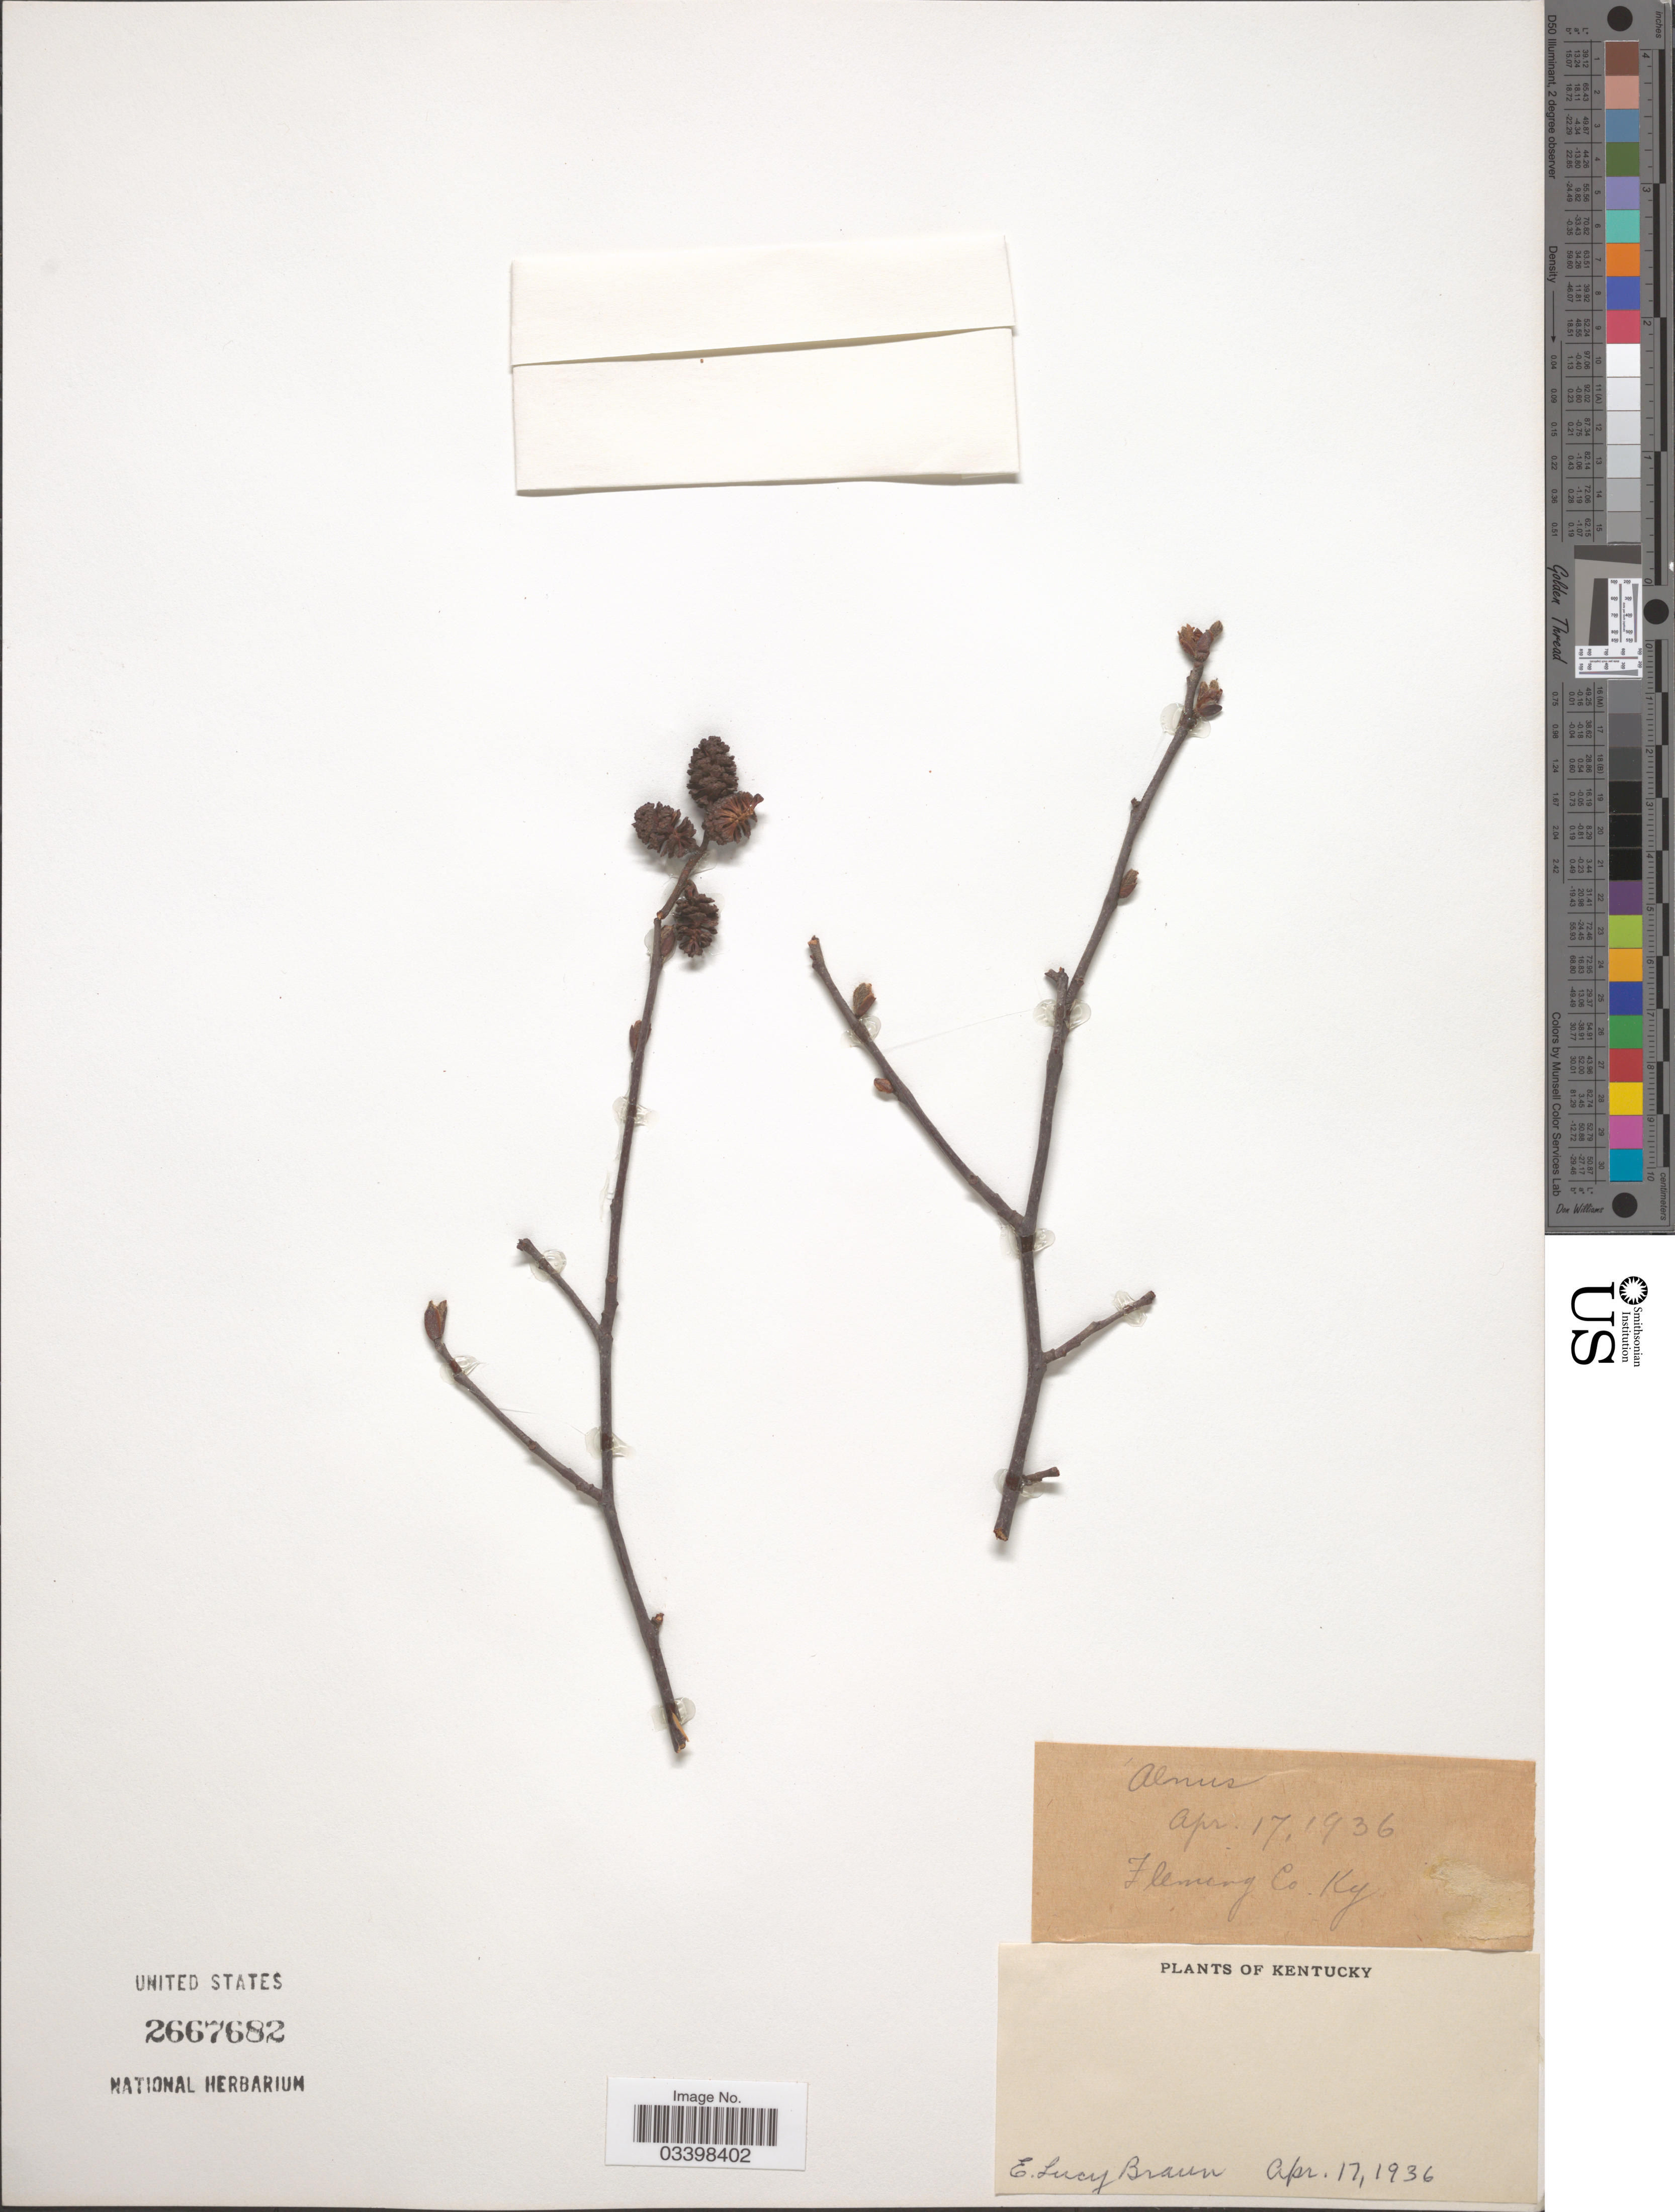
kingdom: Plantae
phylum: Tracheophyta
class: Magnoliopsida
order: Fagales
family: Betulaceae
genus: Alnus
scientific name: Alnus serrulata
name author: (Aiton) Willd.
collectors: E. L. Braun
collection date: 1936-04-17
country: United States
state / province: Kentucky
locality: Fleming Co.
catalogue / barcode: US 2667682